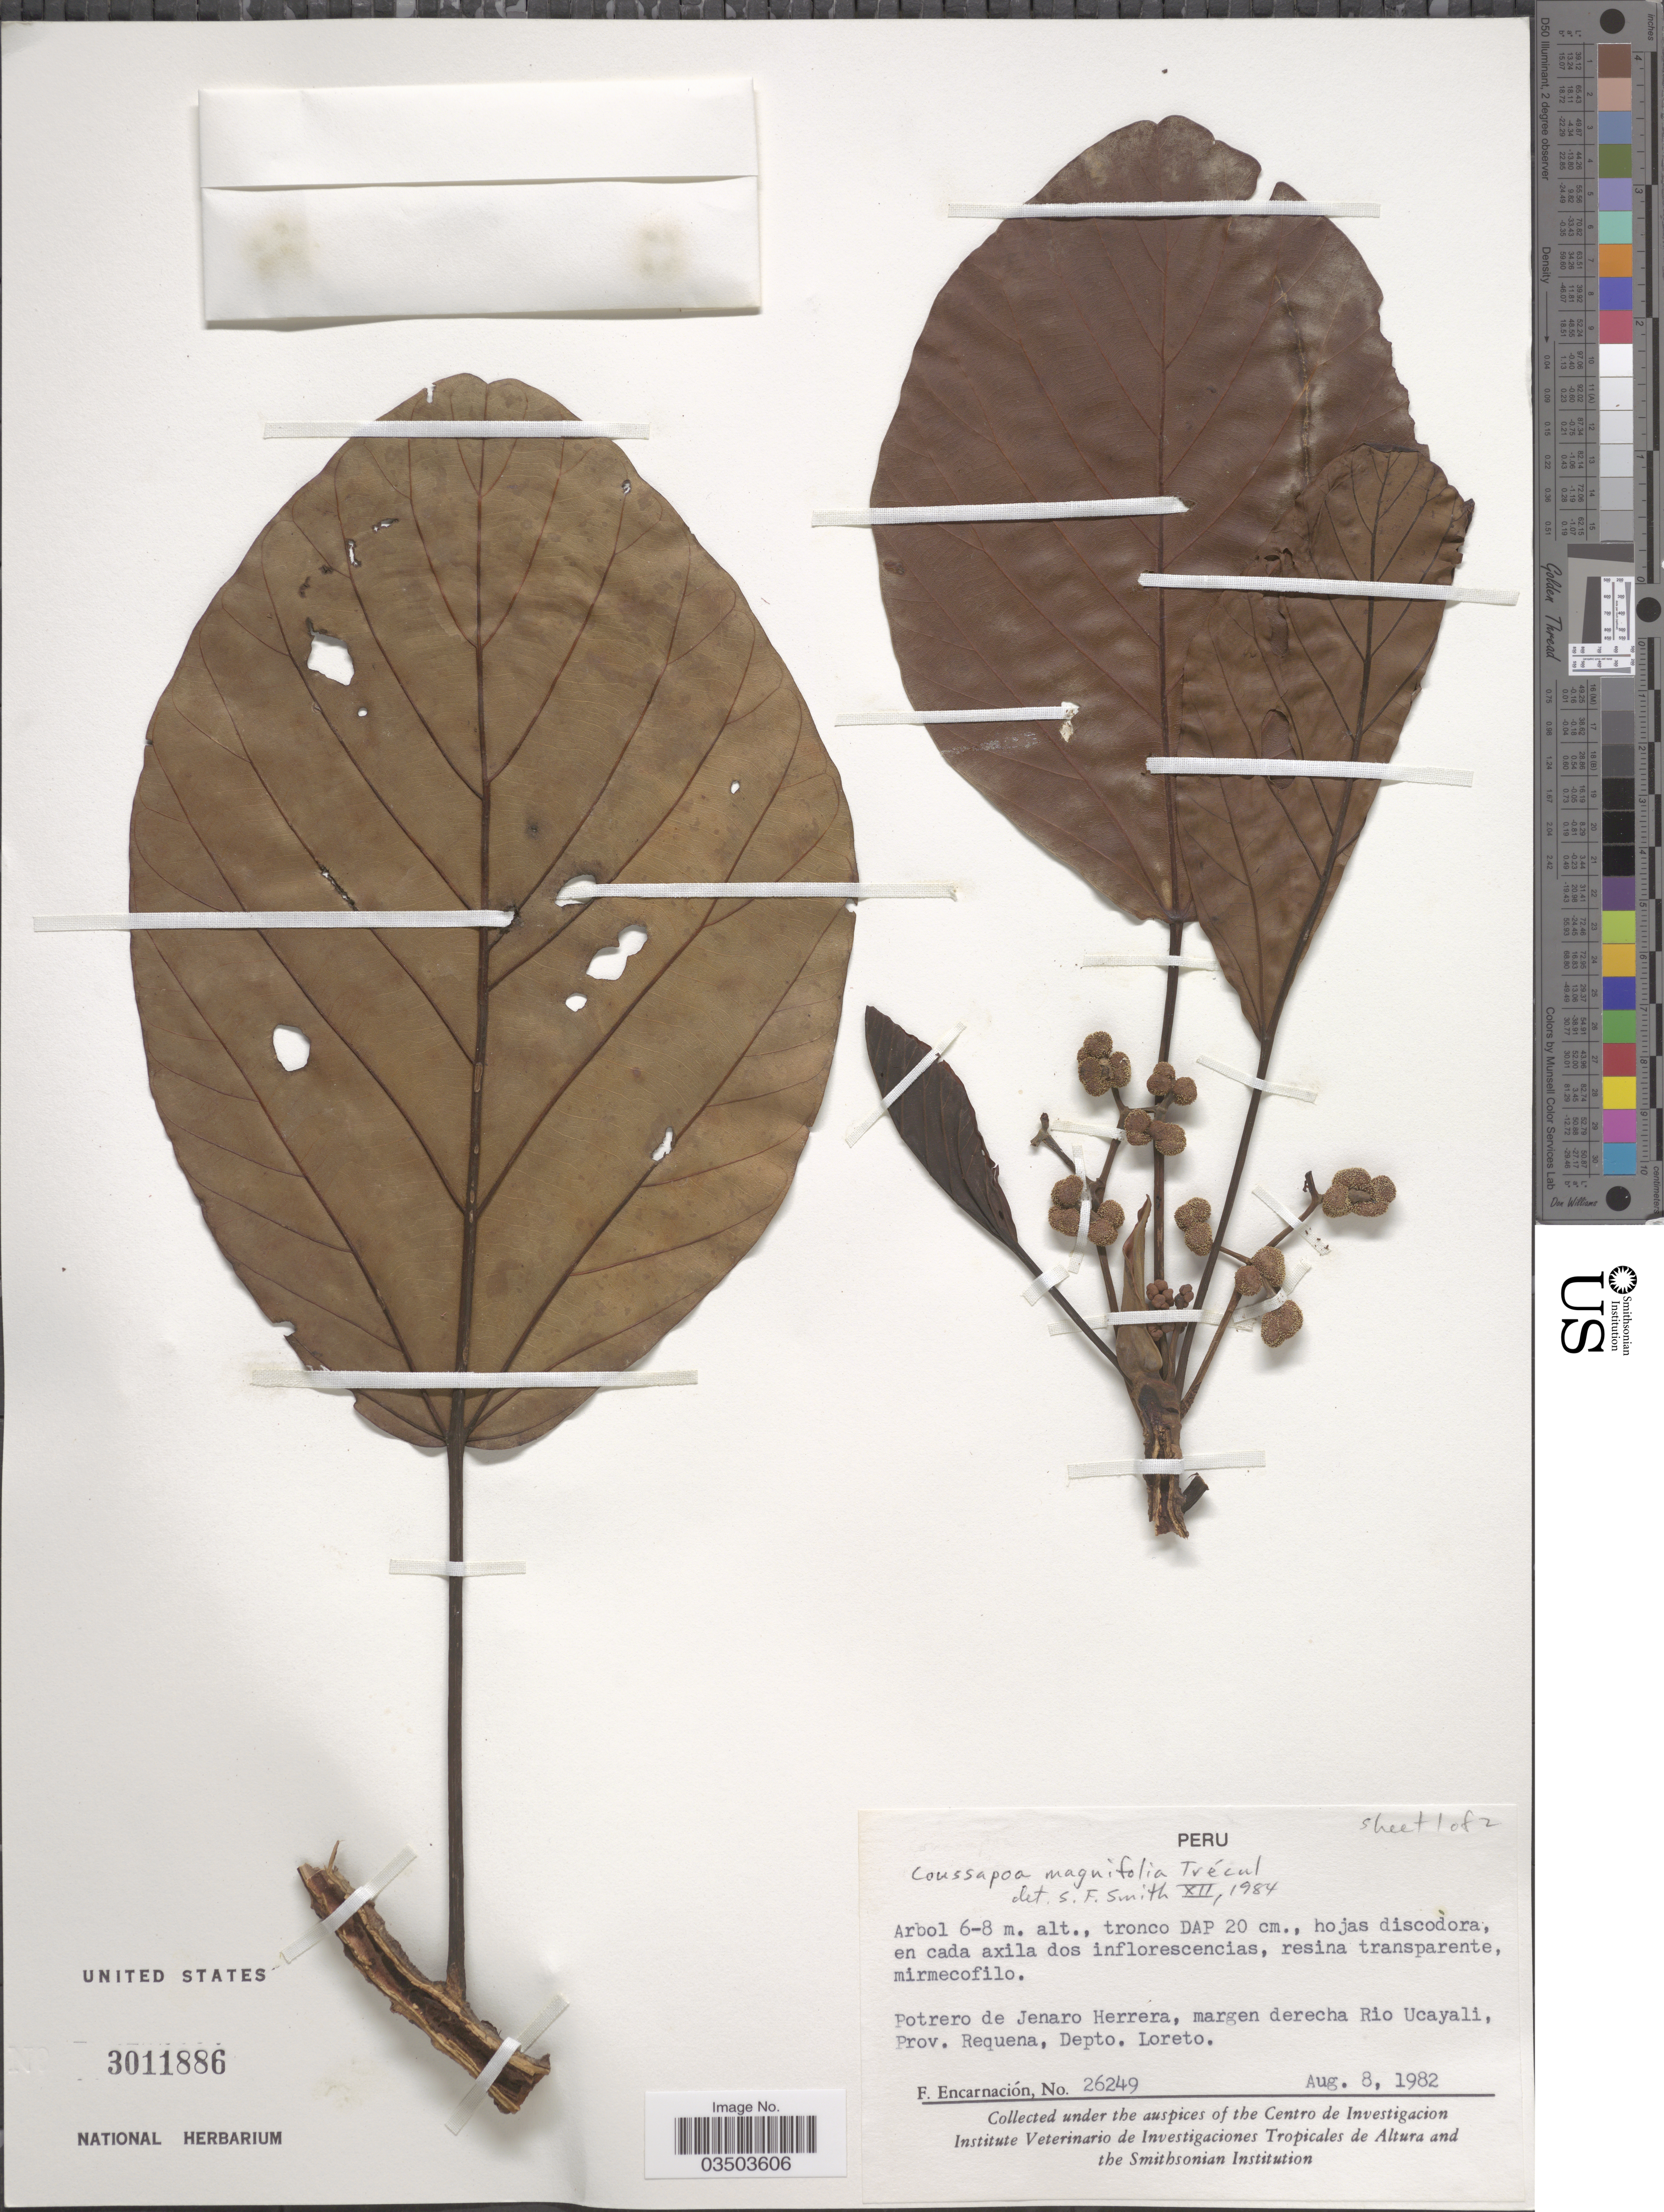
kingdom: Plantae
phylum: Tracheophyta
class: Magnoliopsida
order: Rosales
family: Urticaceae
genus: Coussapoa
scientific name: Coussapoa asperifolia subsp. magnifolia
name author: (Trécul) Akkermans & C.C. Berg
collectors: F. Encarnación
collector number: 26249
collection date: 1982-08-08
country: Peru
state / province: Loreto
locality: Potrero de Jenaro Herrera, margen derecha Rio Ucayali, Prov. Requena, Depto. Loreto.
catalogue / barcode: US 3011886